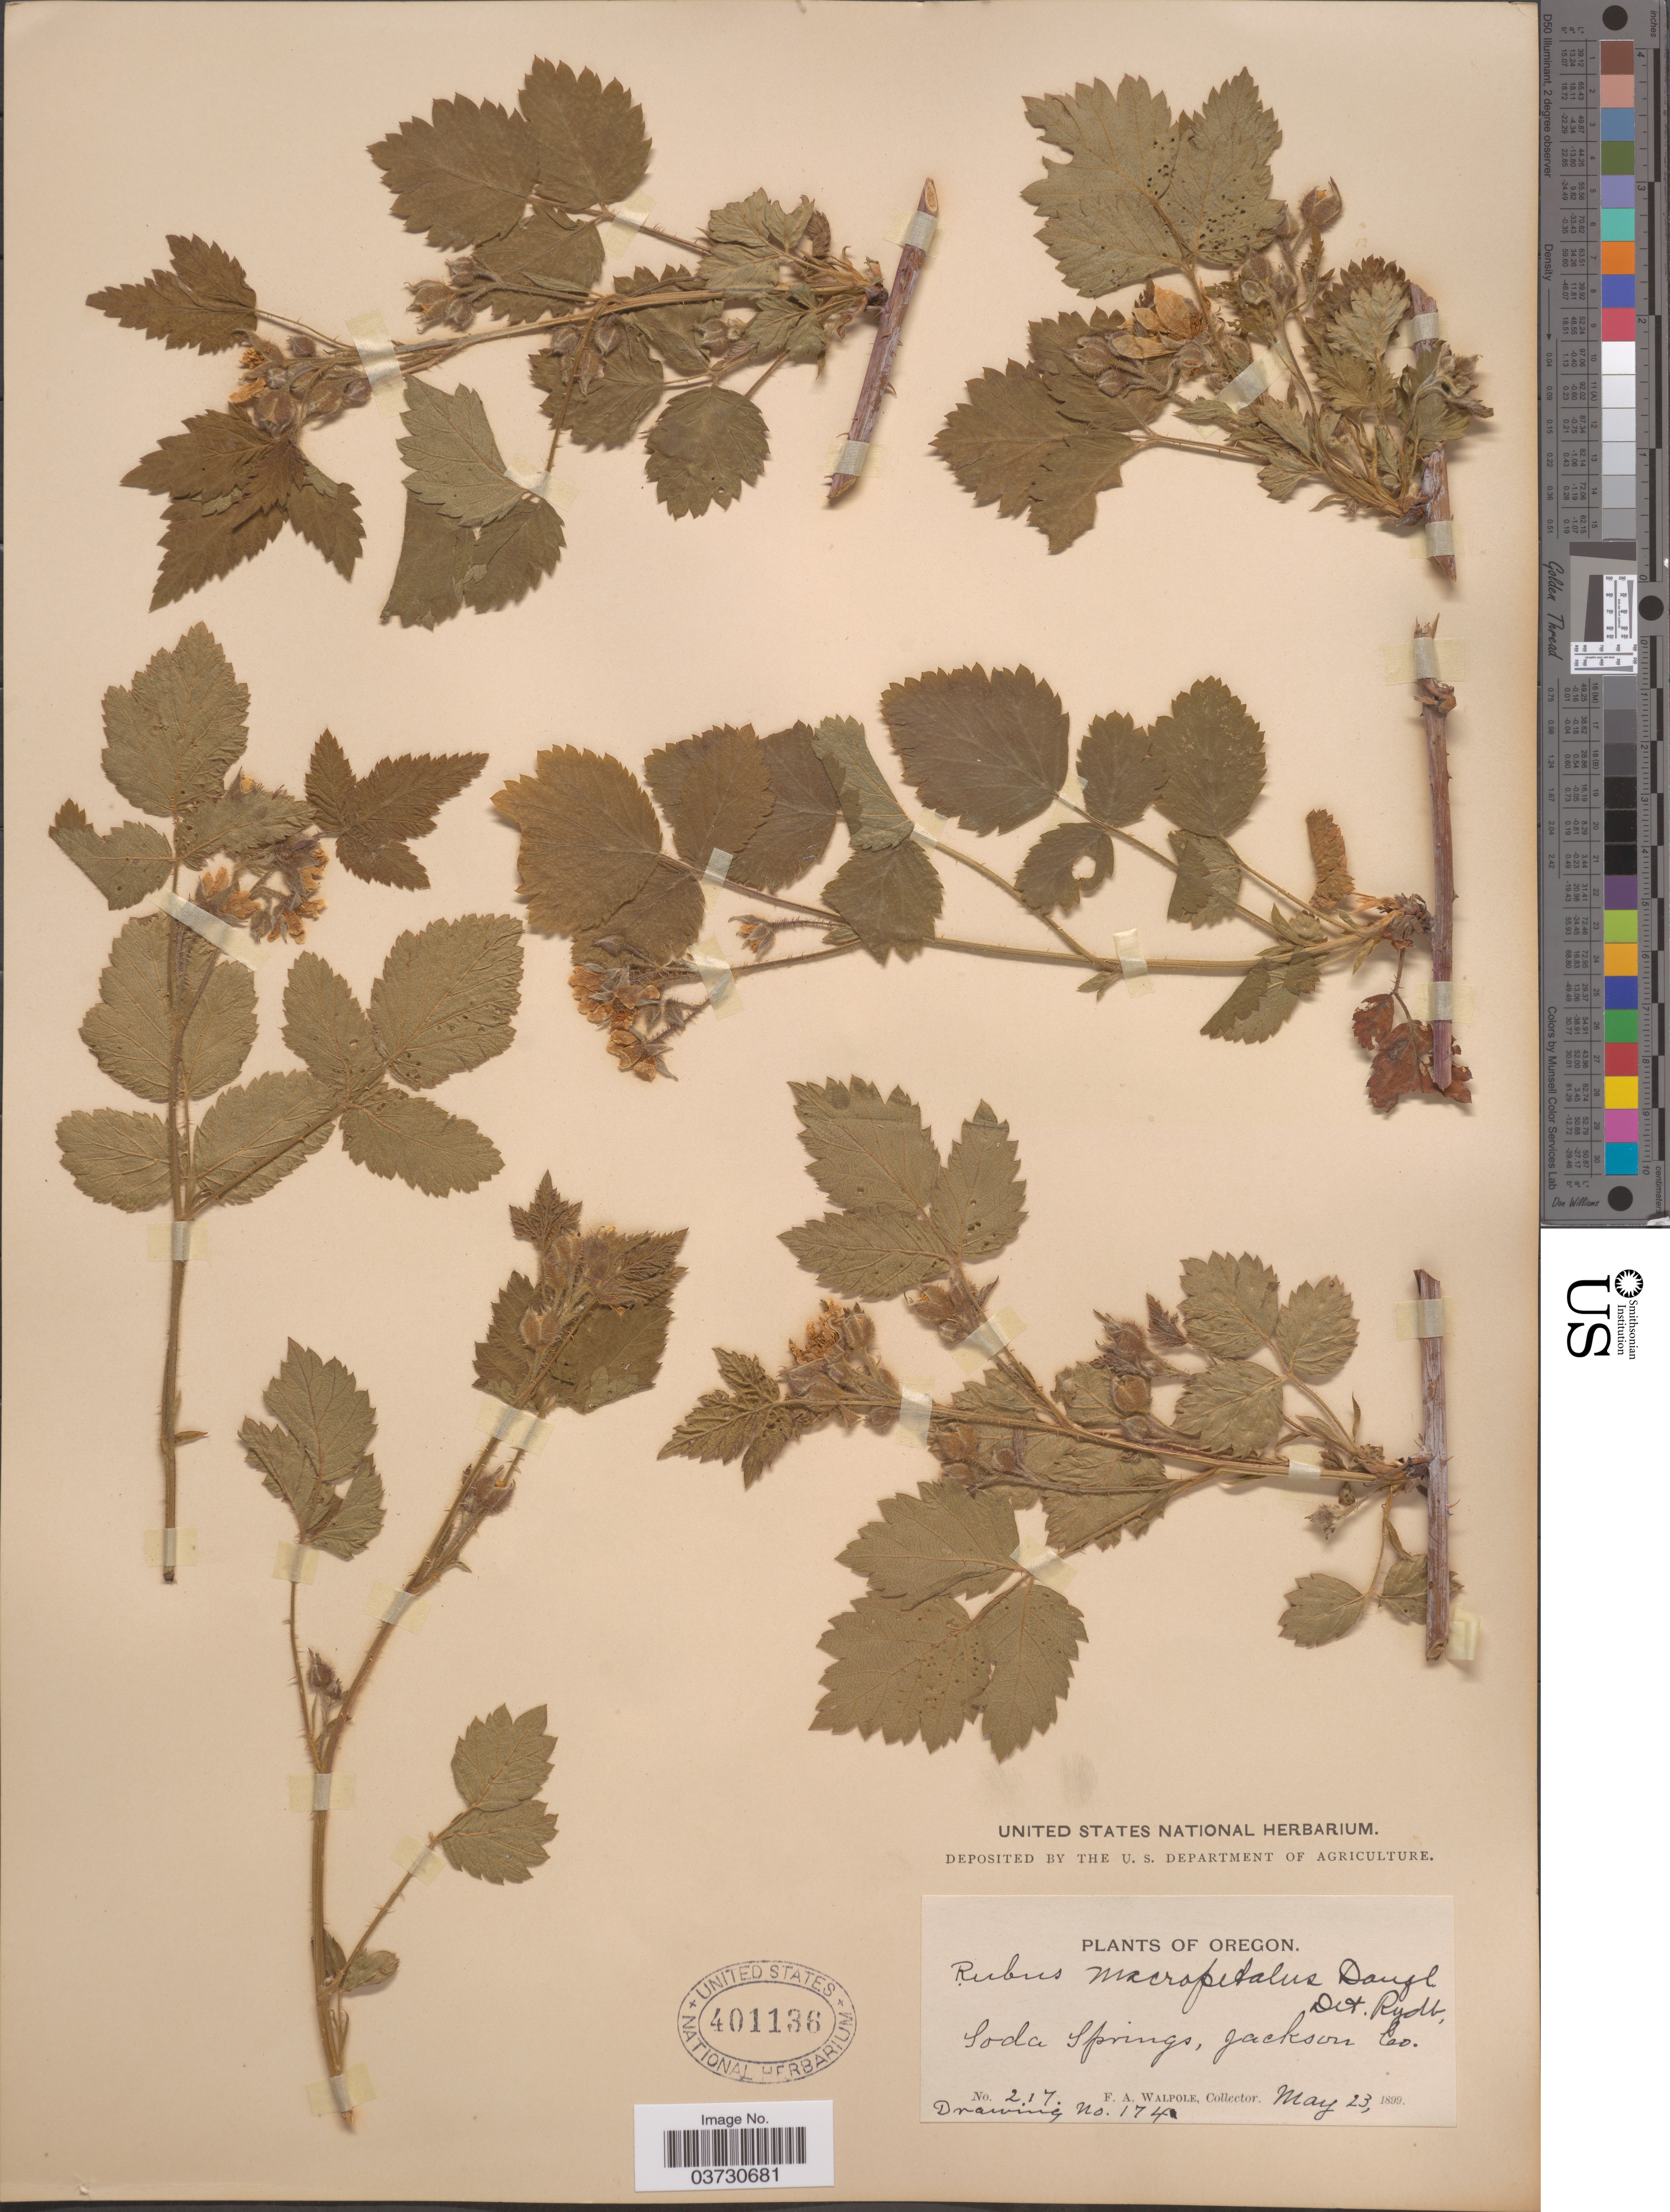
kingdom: Plantae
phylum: Tracheophyta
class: Magnoliopsida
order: Rosales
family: Rosaceae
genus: Rubus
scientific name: Rubus macropetalus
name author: Douglas ex Hook.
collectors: F. Walpole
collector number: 217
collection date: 1899-05-23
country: United States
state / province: Oregon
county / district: Jackson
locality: Soda Springs, Jackson Co.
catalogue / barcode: US 401136